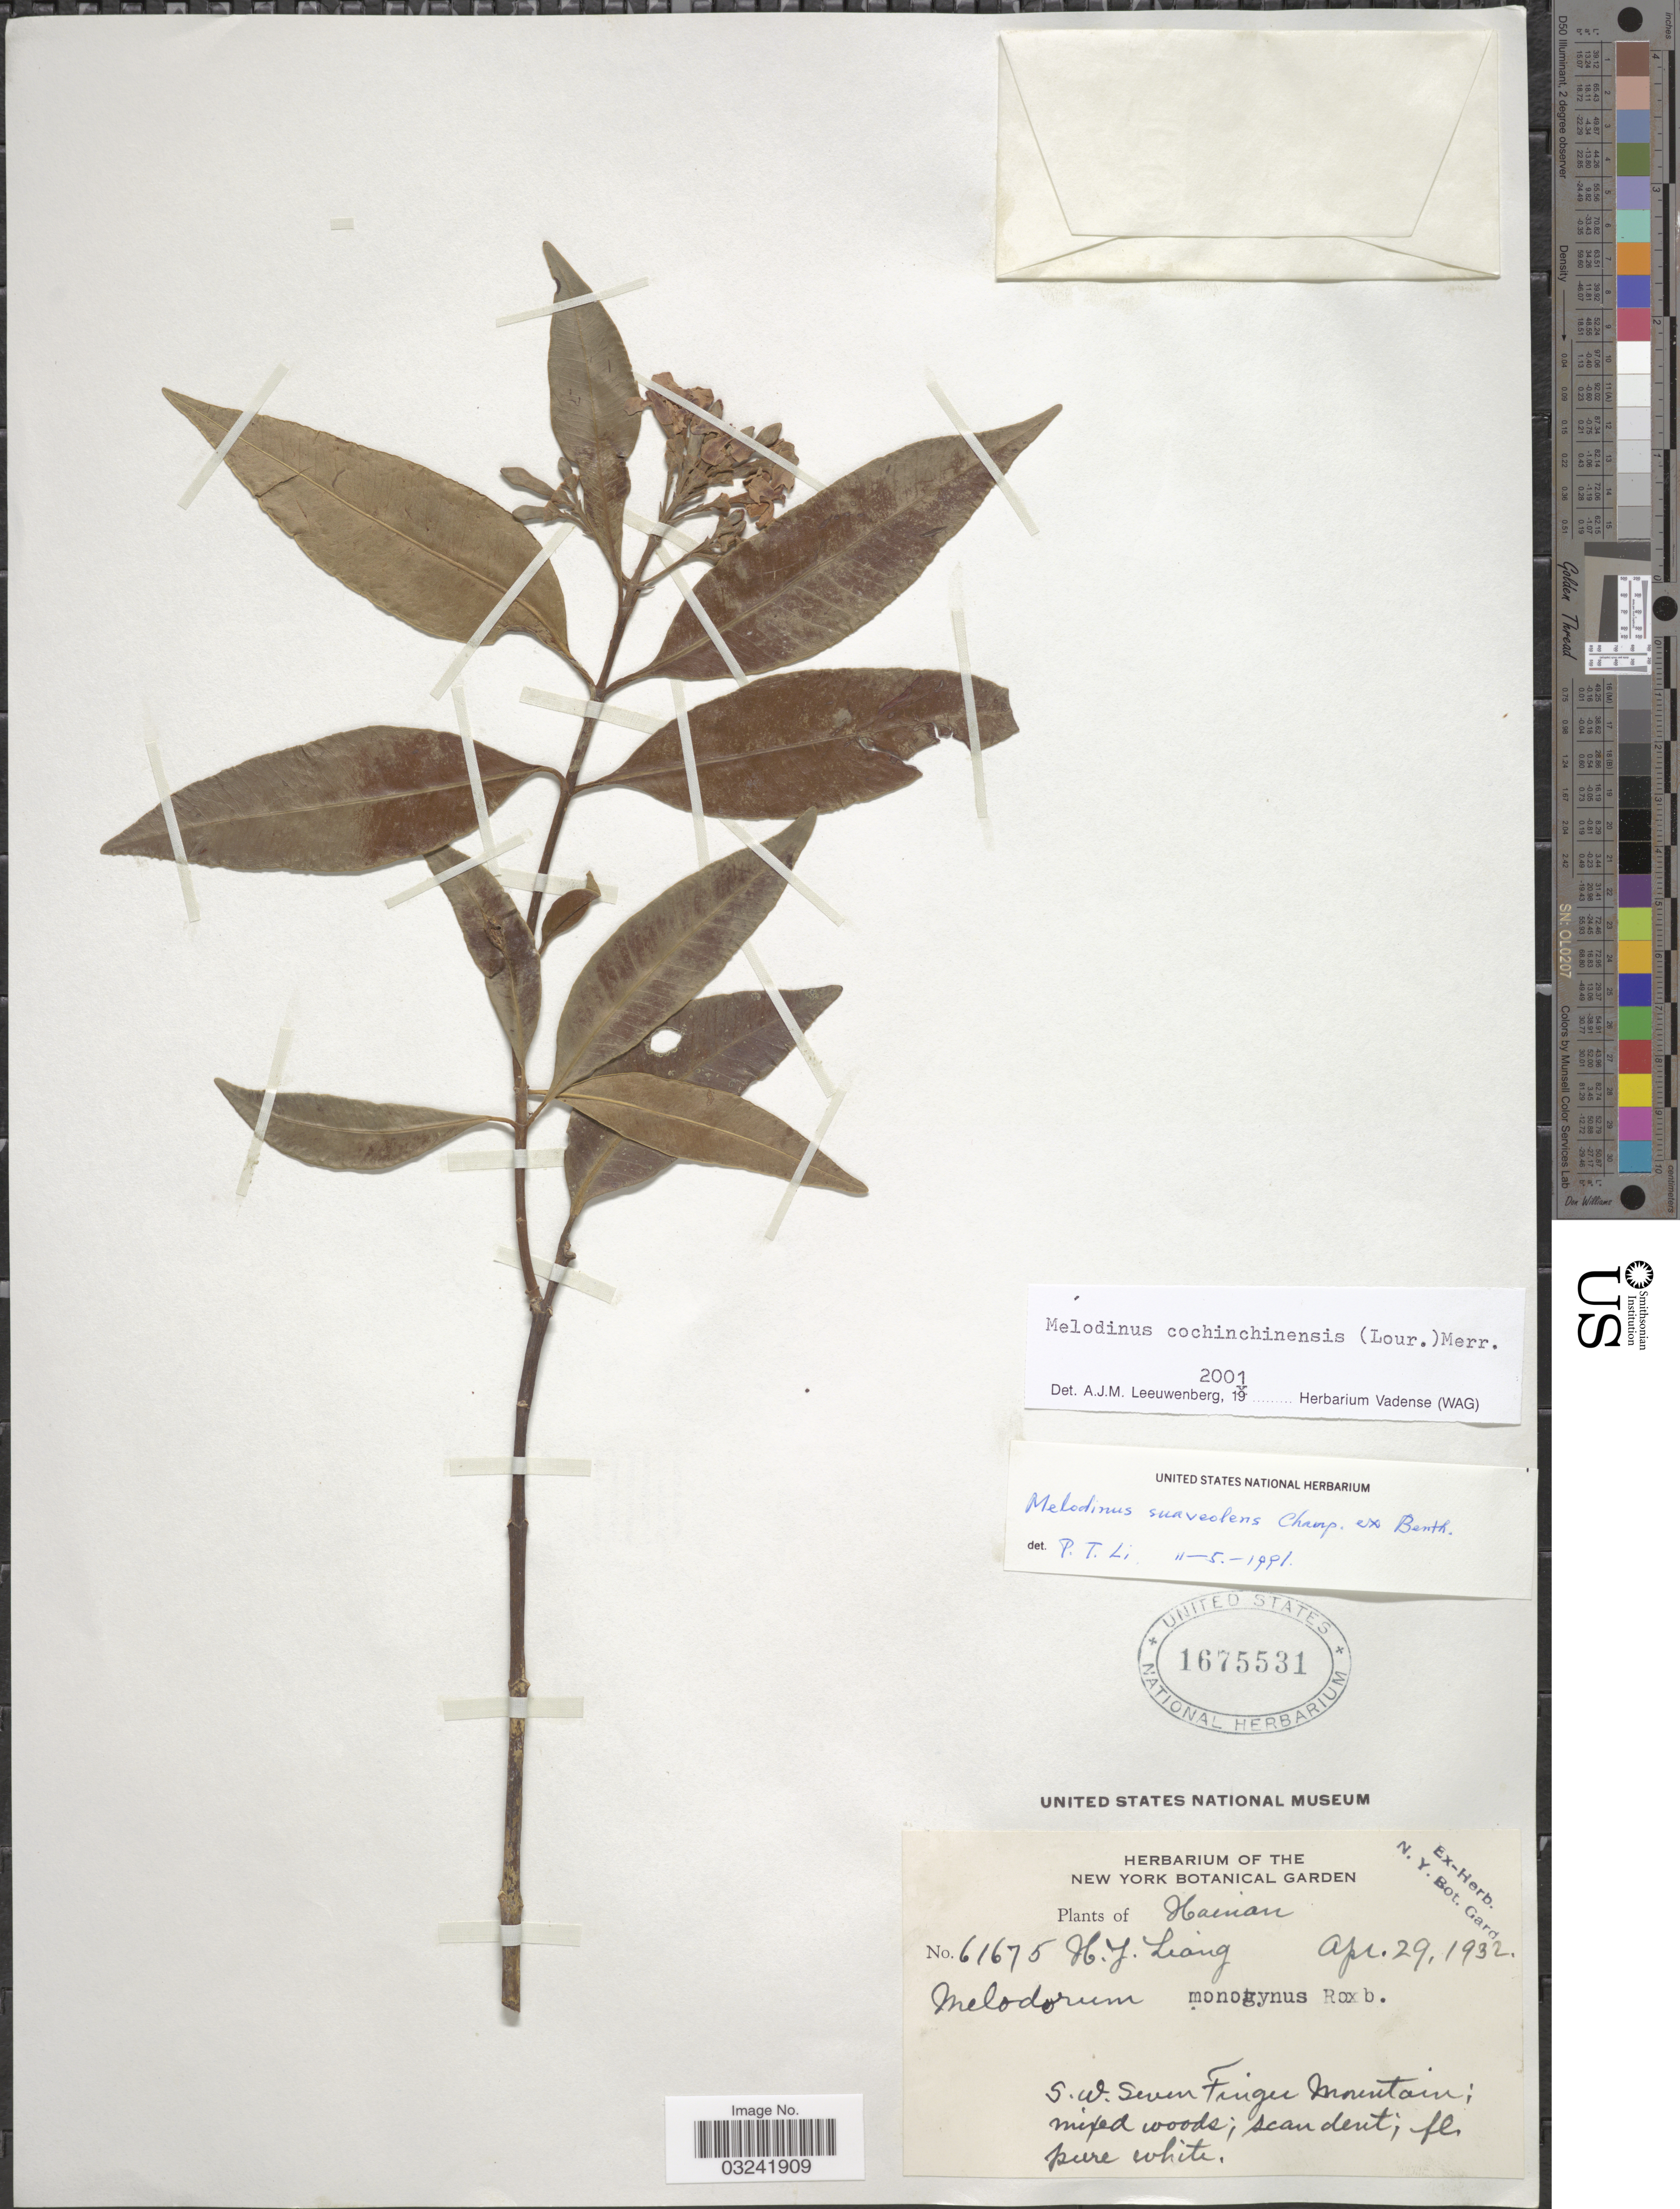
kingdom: Plantae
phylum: Tracheophyta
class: Magnoliopsida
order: Gentianales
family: Apocynaceae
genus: Melodinus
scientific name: Melodinus cochinchinensis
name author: (Lour.) Merr.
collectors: H. Y. Liang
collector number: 61675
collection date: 1932-04-29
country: China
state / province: Hainan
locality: S.W. Seven Finger Mountain.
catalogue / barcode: US 1675531